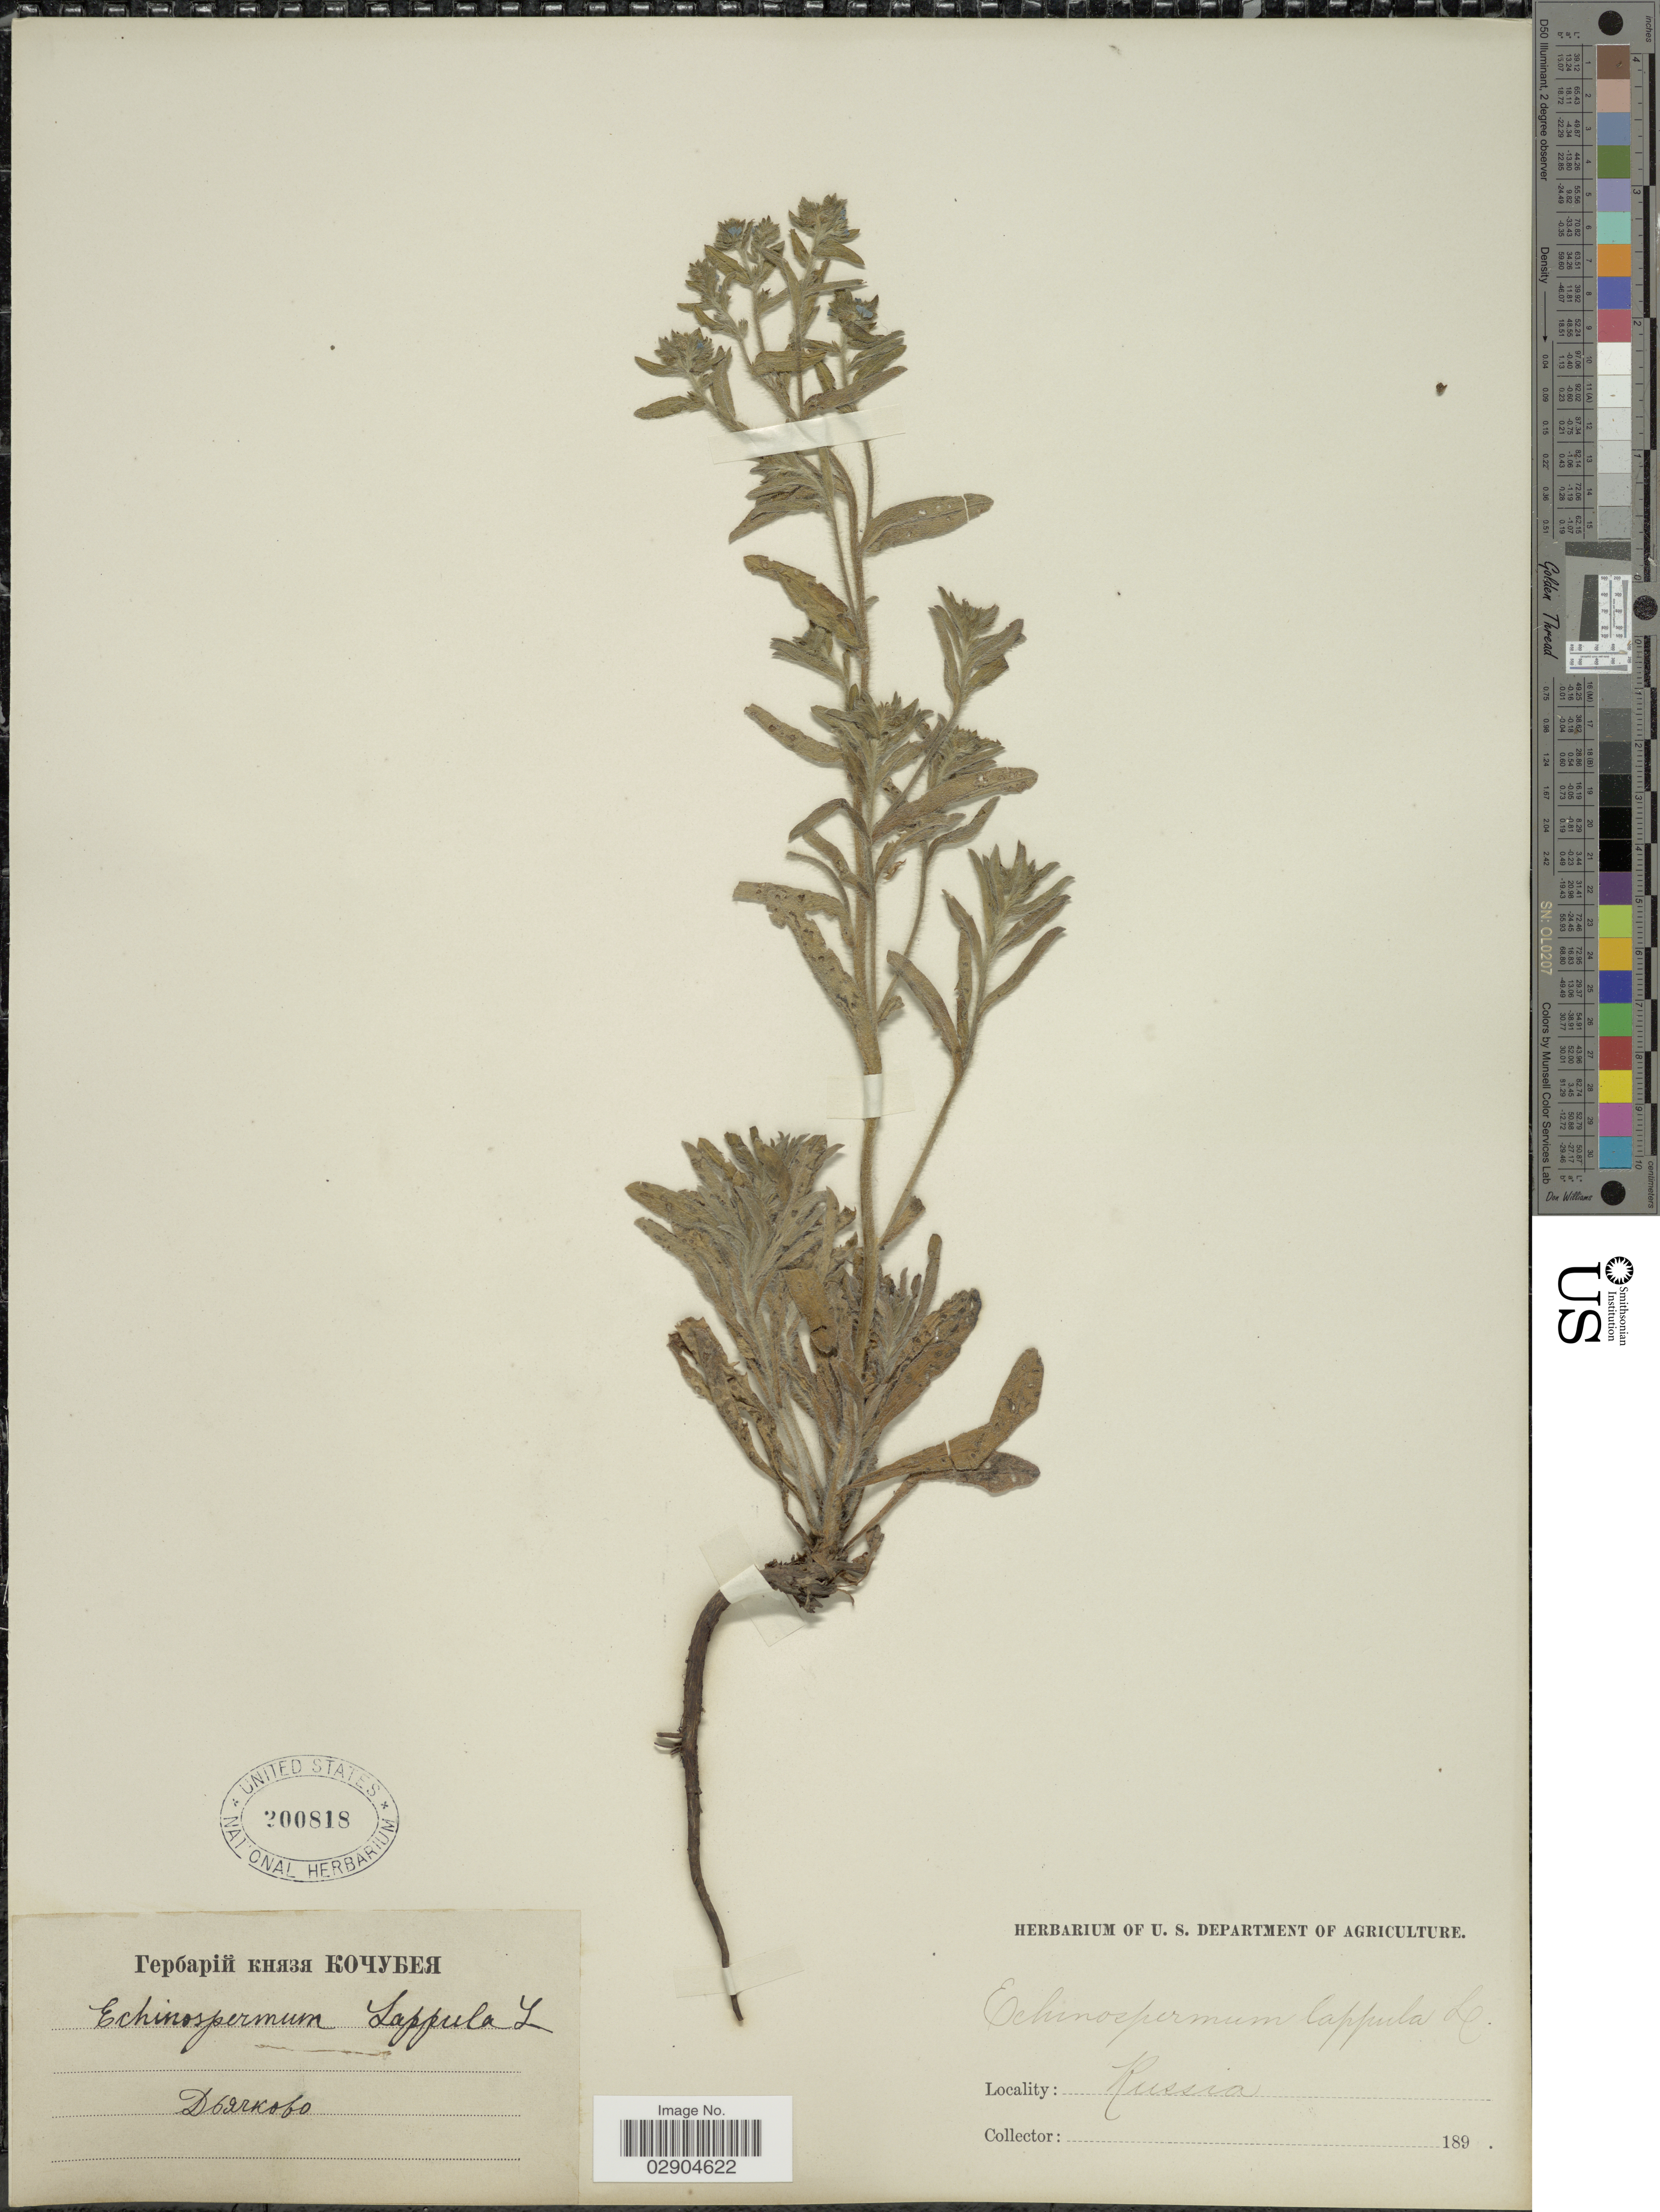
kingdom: Plantae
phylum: Tracheophyta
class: Magnoliopsida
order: Boraginales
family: Boraginaceae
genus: Lappula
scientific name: Lappula lappula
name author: H. Karst.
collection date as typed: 189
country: Ukraine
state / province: Poltava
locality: Dyachkovo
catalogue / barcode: US 200818